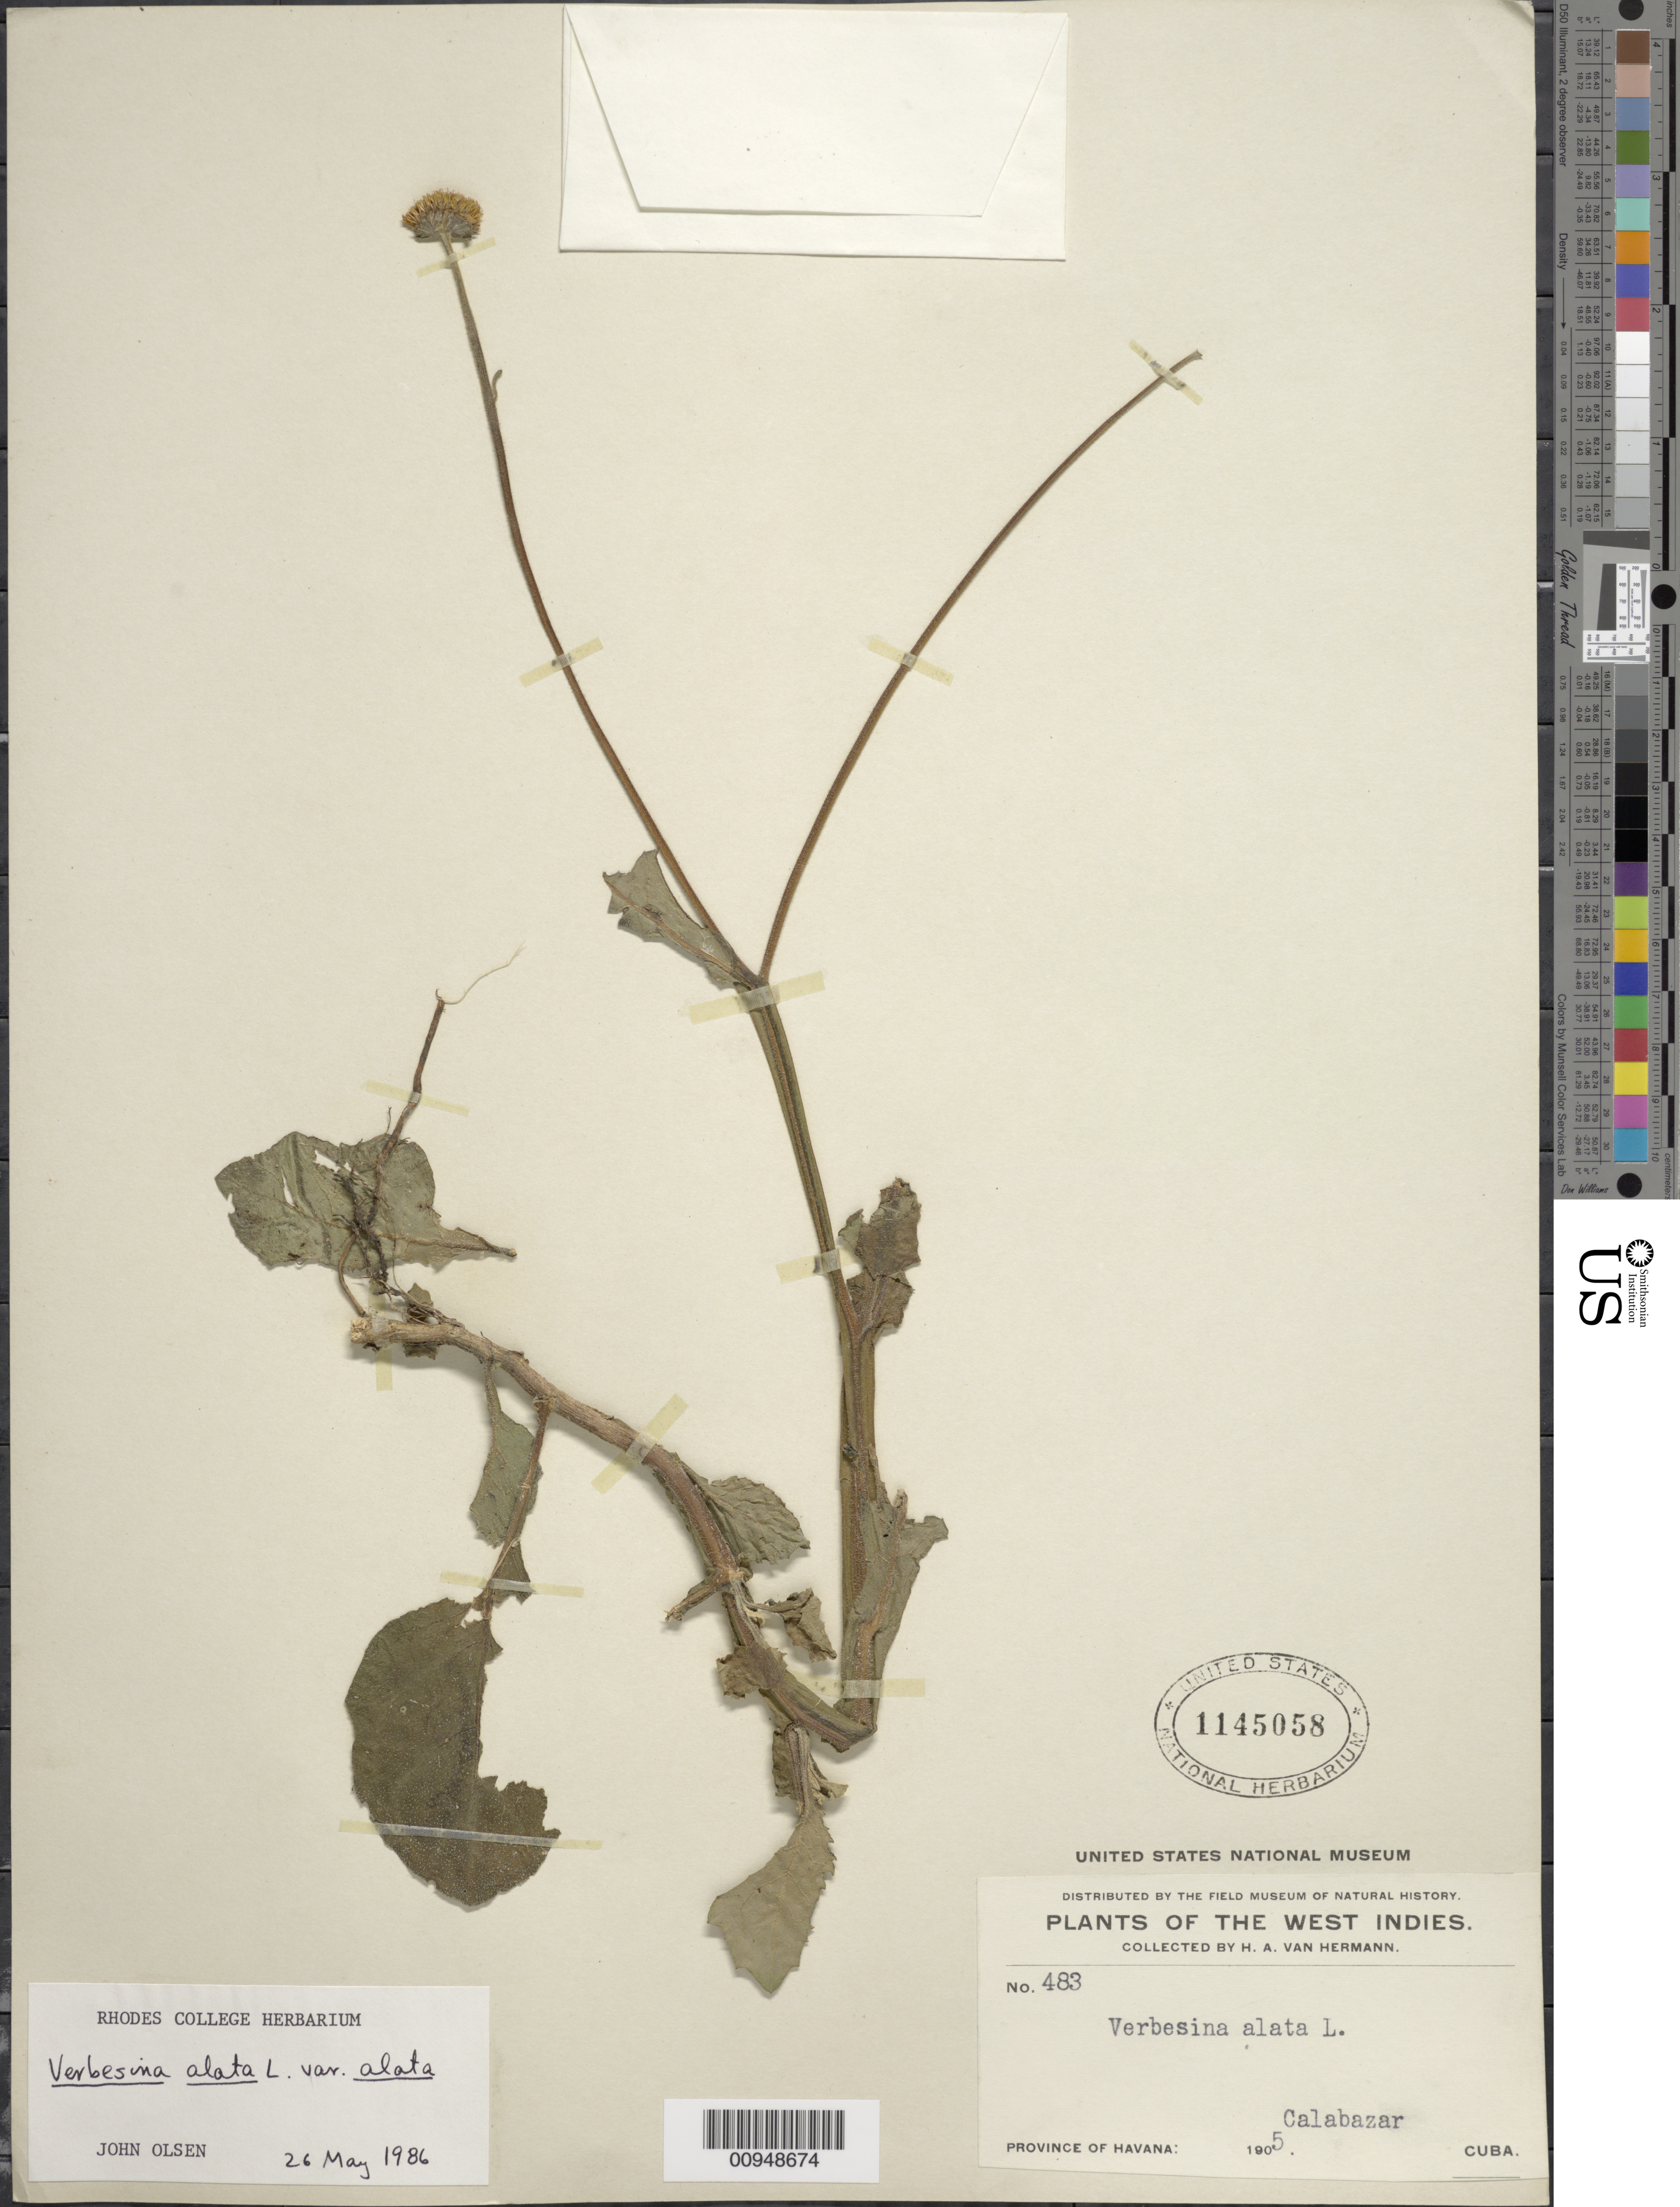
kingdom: Plantae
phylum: Tracheophyta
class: Magnoliopsida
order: Asterales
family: Asteraceae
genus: Verbesina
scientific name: Verbesina alata var. alata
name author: L.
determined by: Olsen, J.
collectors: H. A. Van Hermann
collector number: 483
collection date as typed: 1905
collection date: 1905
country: Cuba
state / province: La Habana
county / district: Municipio de Boyeros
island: Cuba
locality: Calabazar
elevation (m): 60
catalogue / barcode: US 1145058